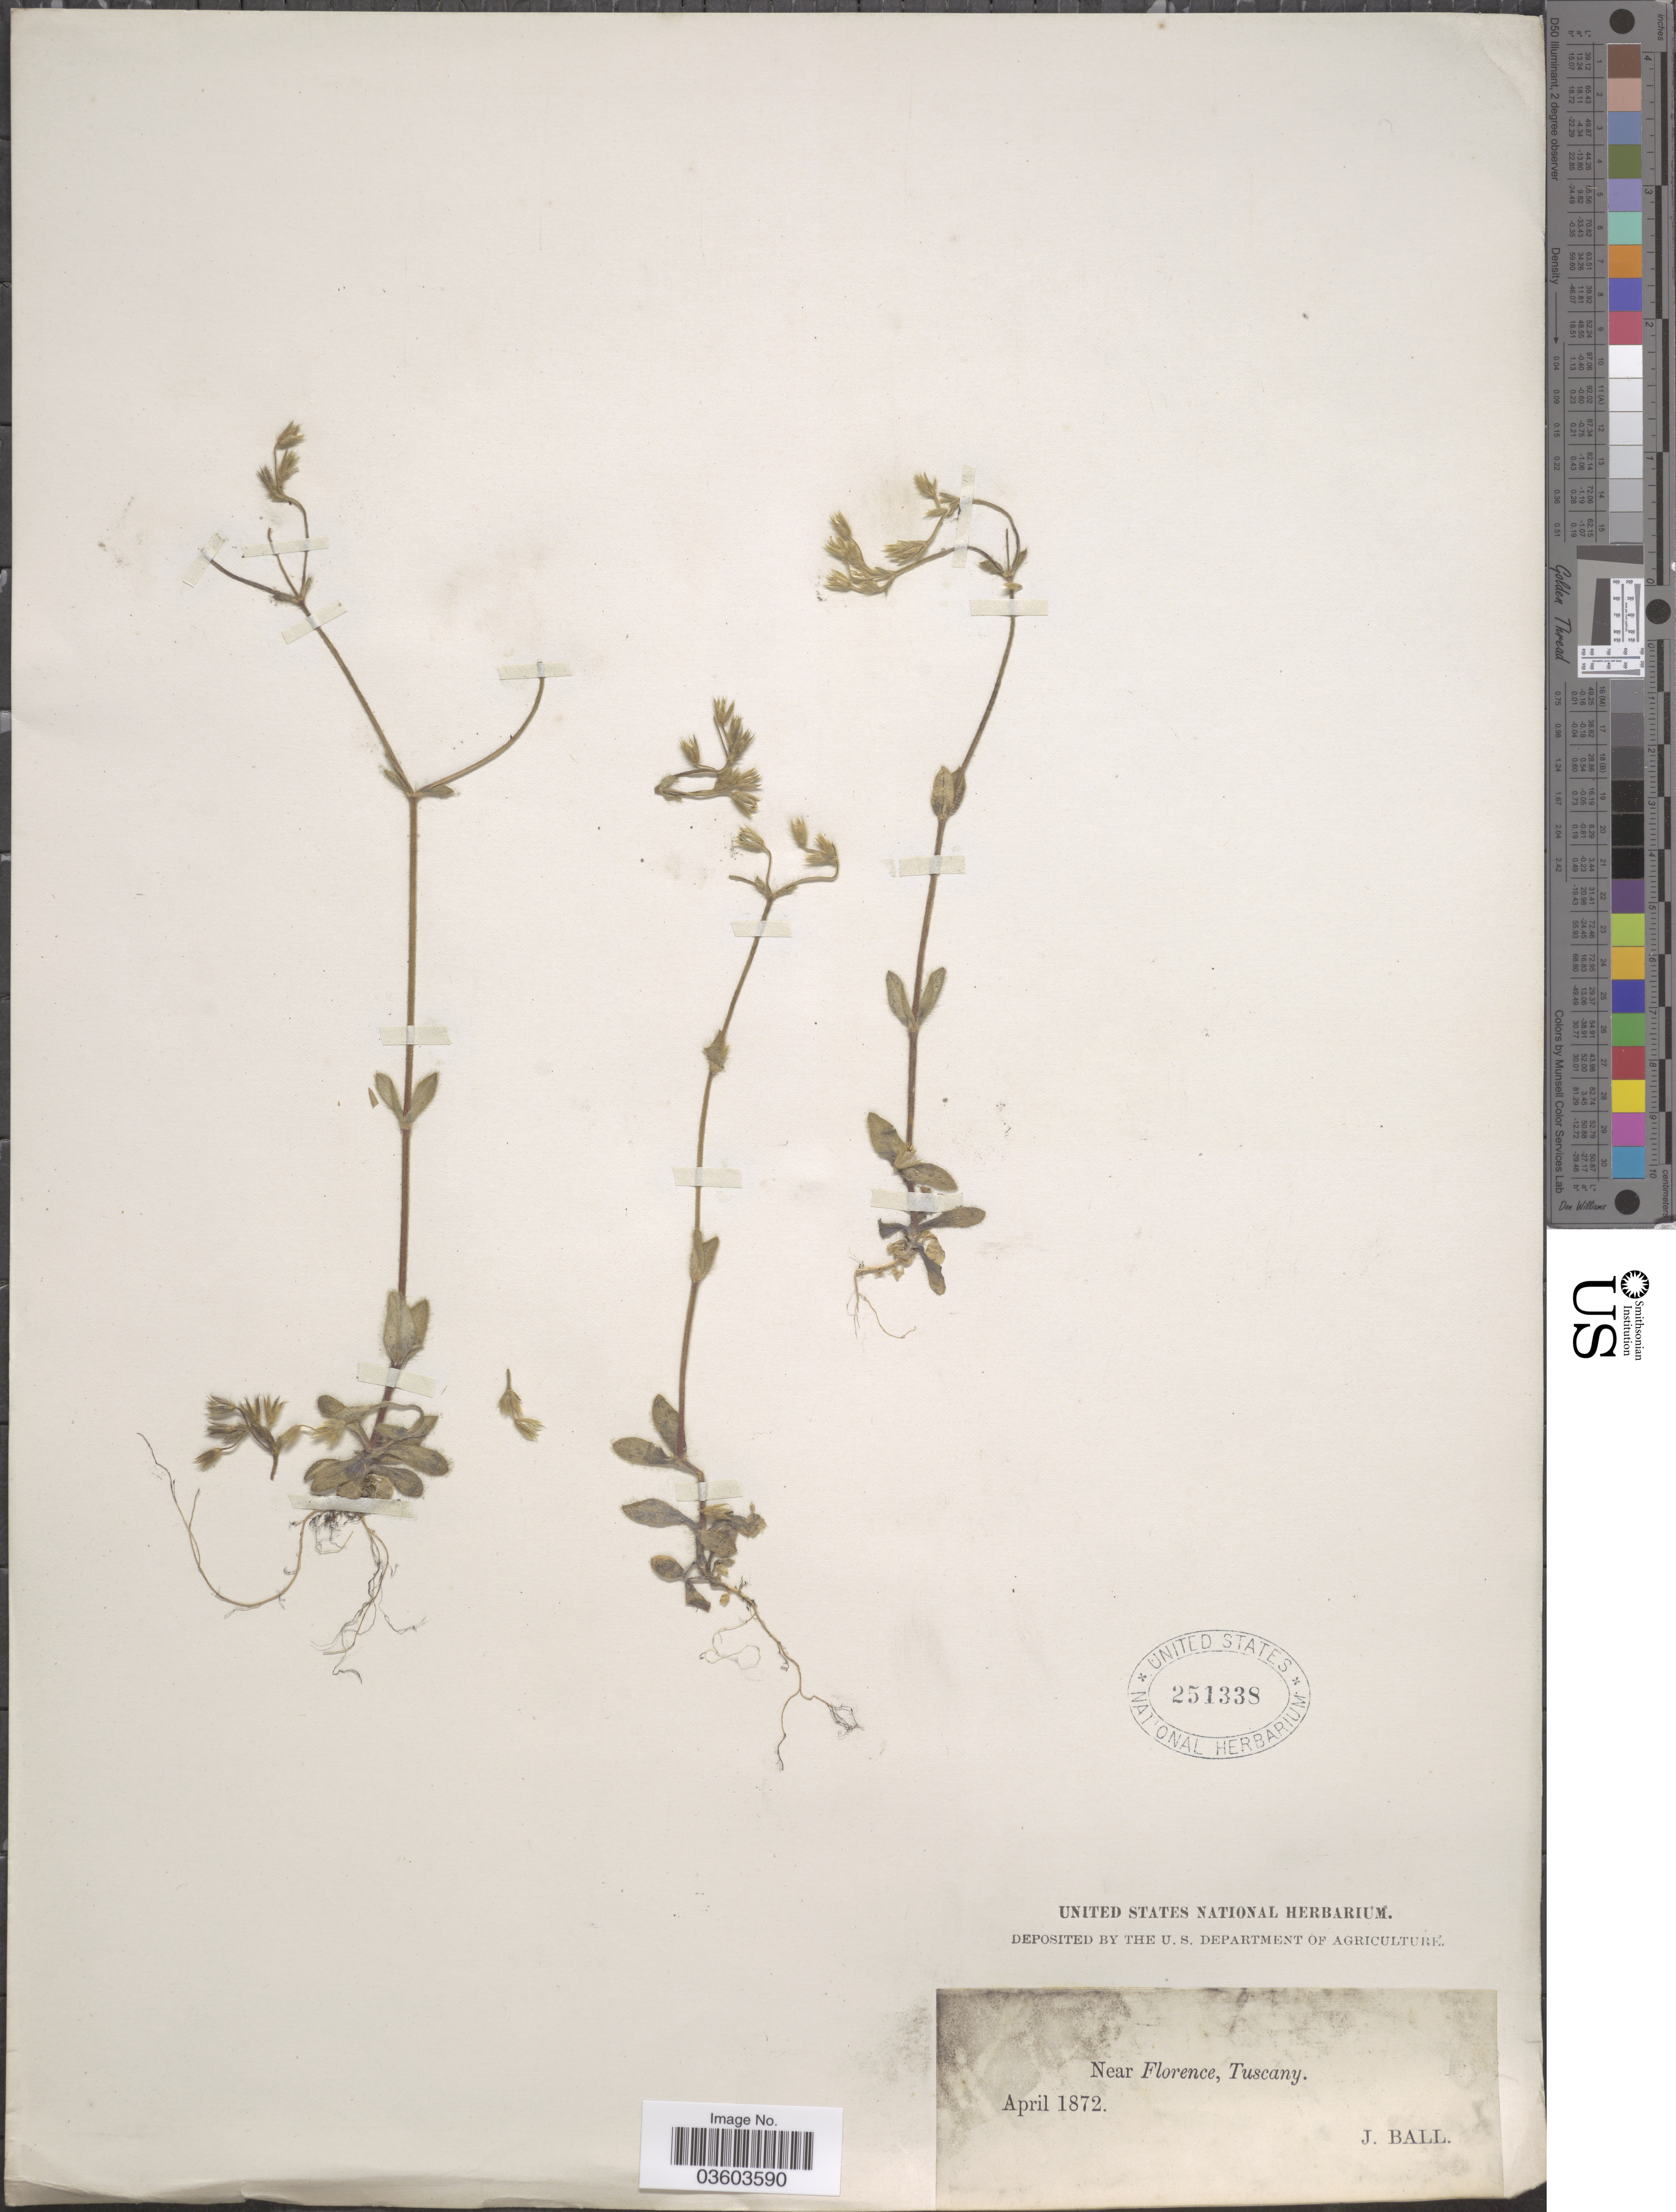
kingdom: Plantae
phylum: Tracheophyta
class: Magnoliopsida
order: Caryophyllales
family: Caryophyllaceae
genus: Cerastium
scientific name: Cerastium sp.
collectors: J. Ball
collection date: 1872-04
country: Italy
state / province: Tuscany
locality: Near Florence.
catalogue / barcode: US 251338